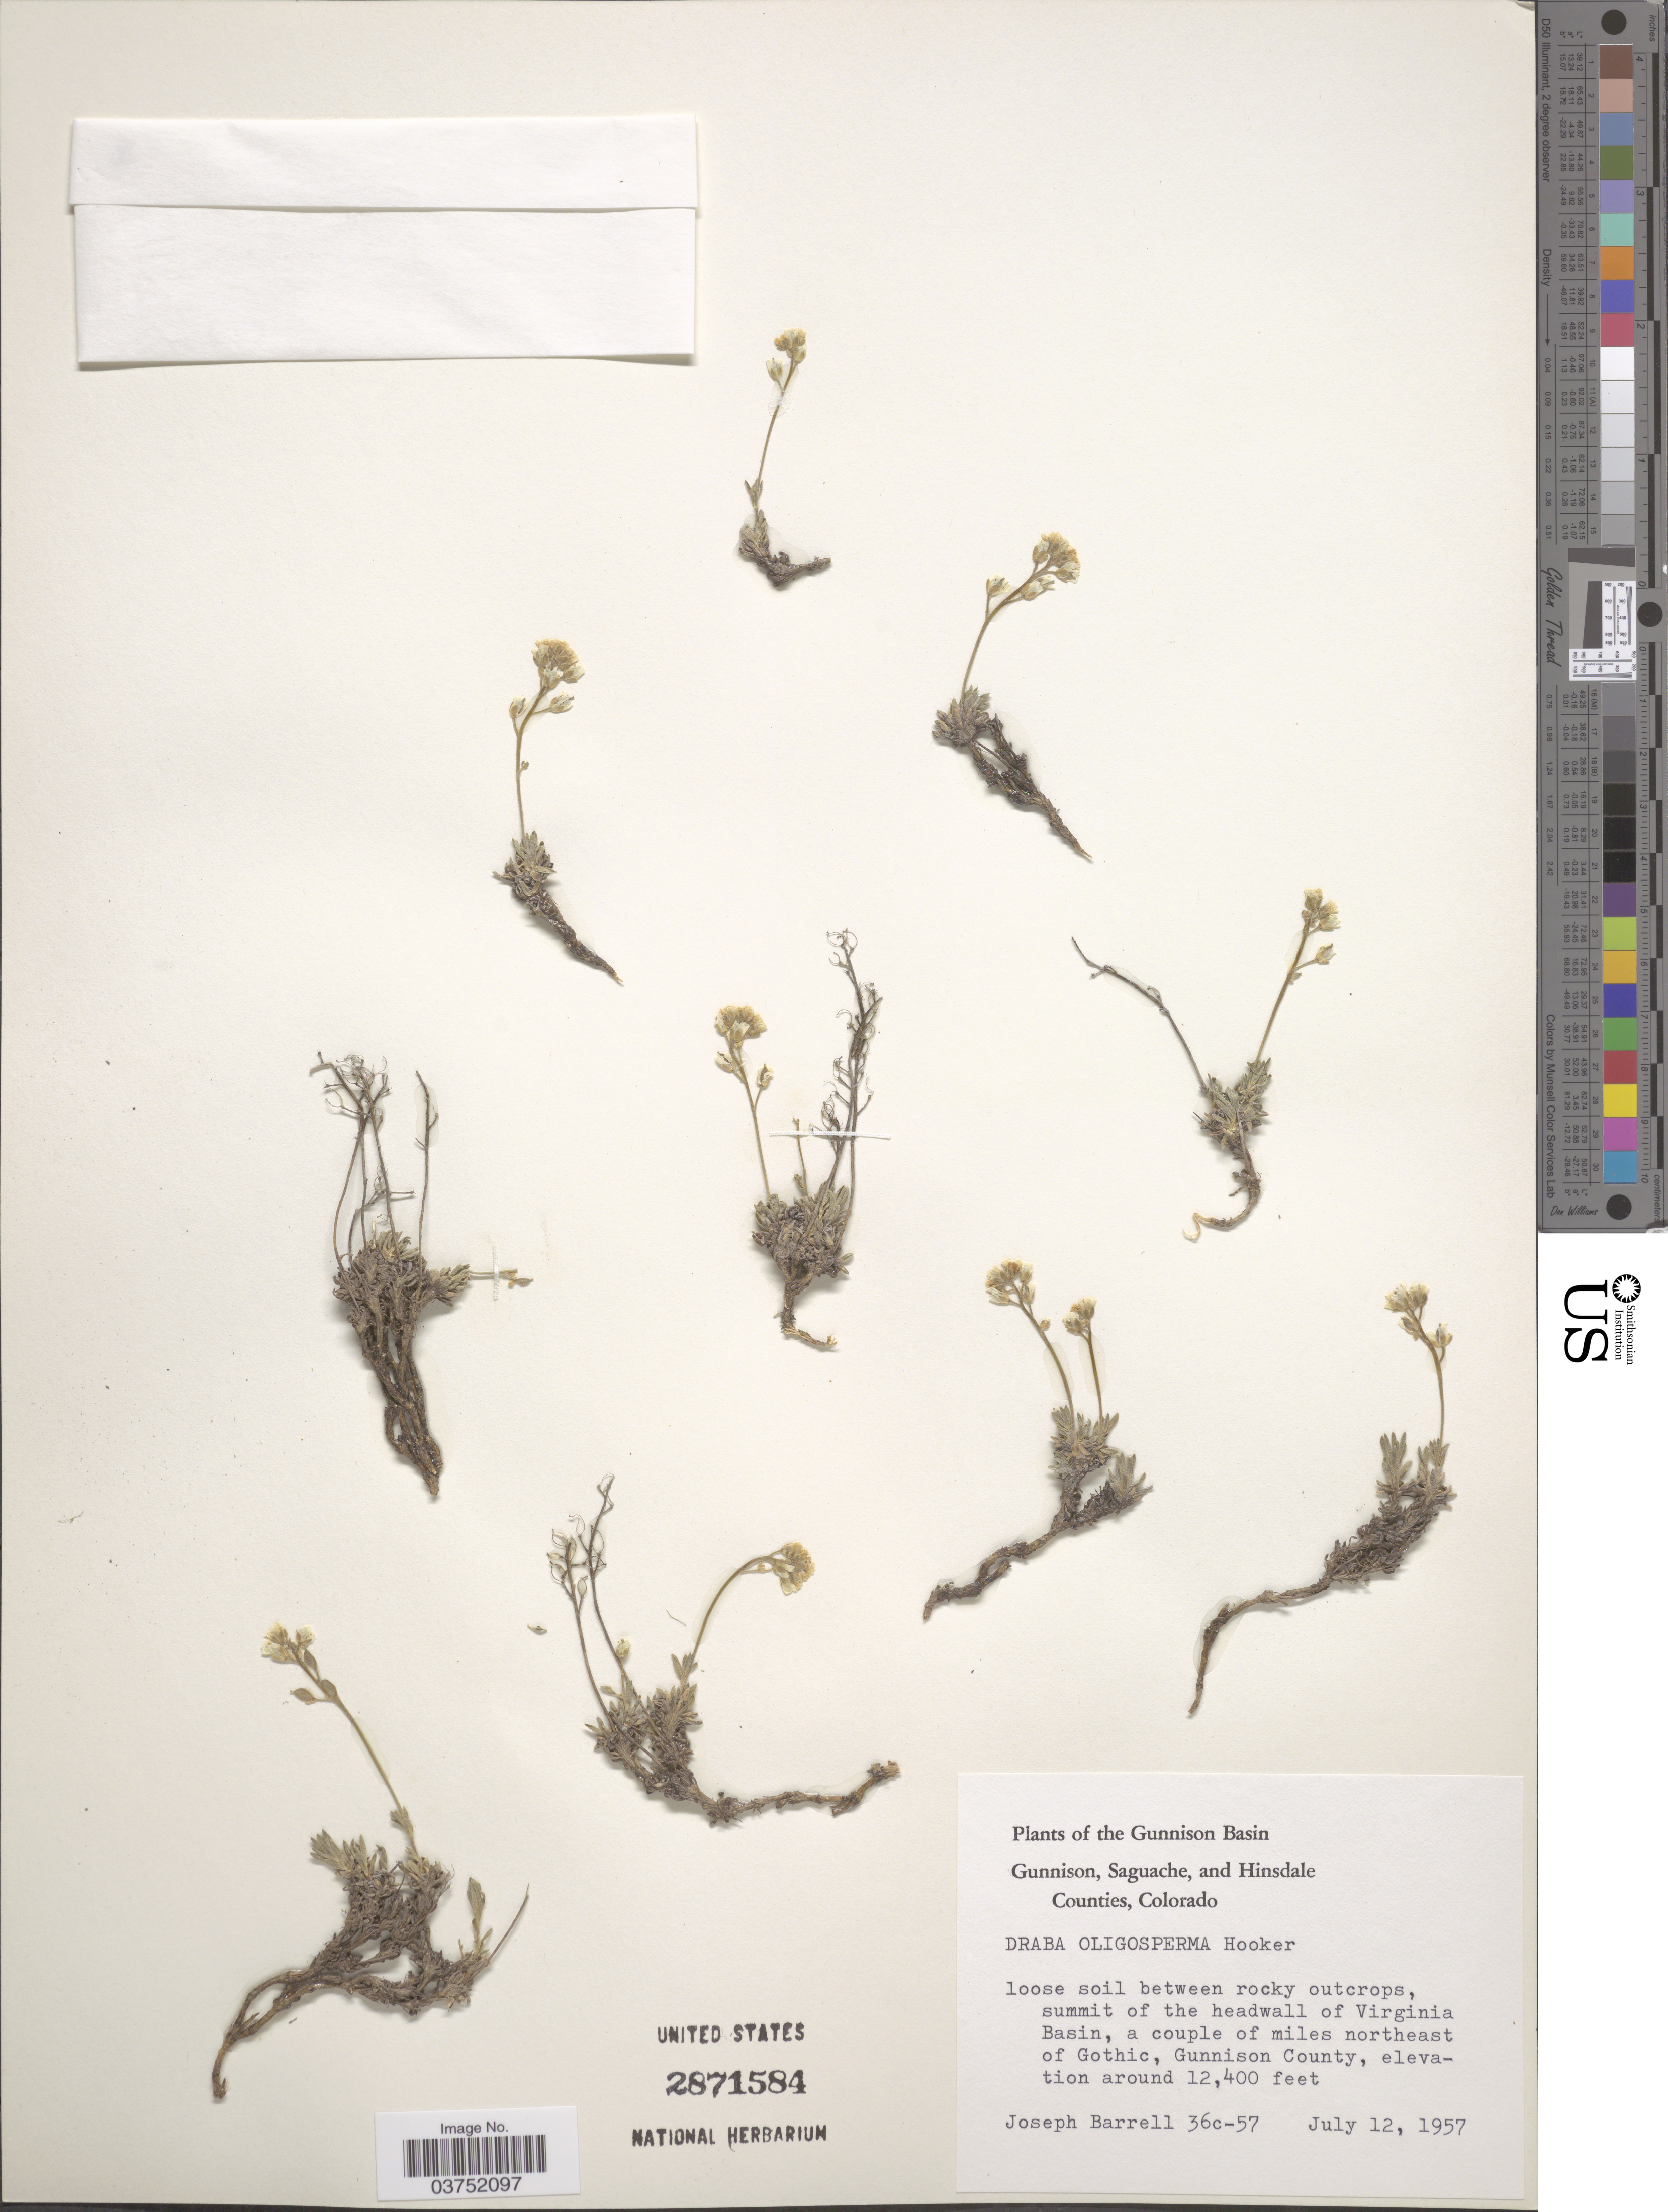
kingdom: Plantae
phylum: Tracheophyta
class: Magnoliopsida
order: Brassicales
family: Brassicaceae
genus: Draba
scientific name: Draba oligosperma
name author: Hook.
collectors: J. Barrell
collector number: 36c-57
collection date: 1957-07-12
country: United States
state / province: Colorado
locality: Gunnison Basin. Summit of the headwall of Virginia Basin, a couple of miles northeast of Gothic, Gunnison County.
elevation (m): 3780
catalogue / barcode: US 2871584